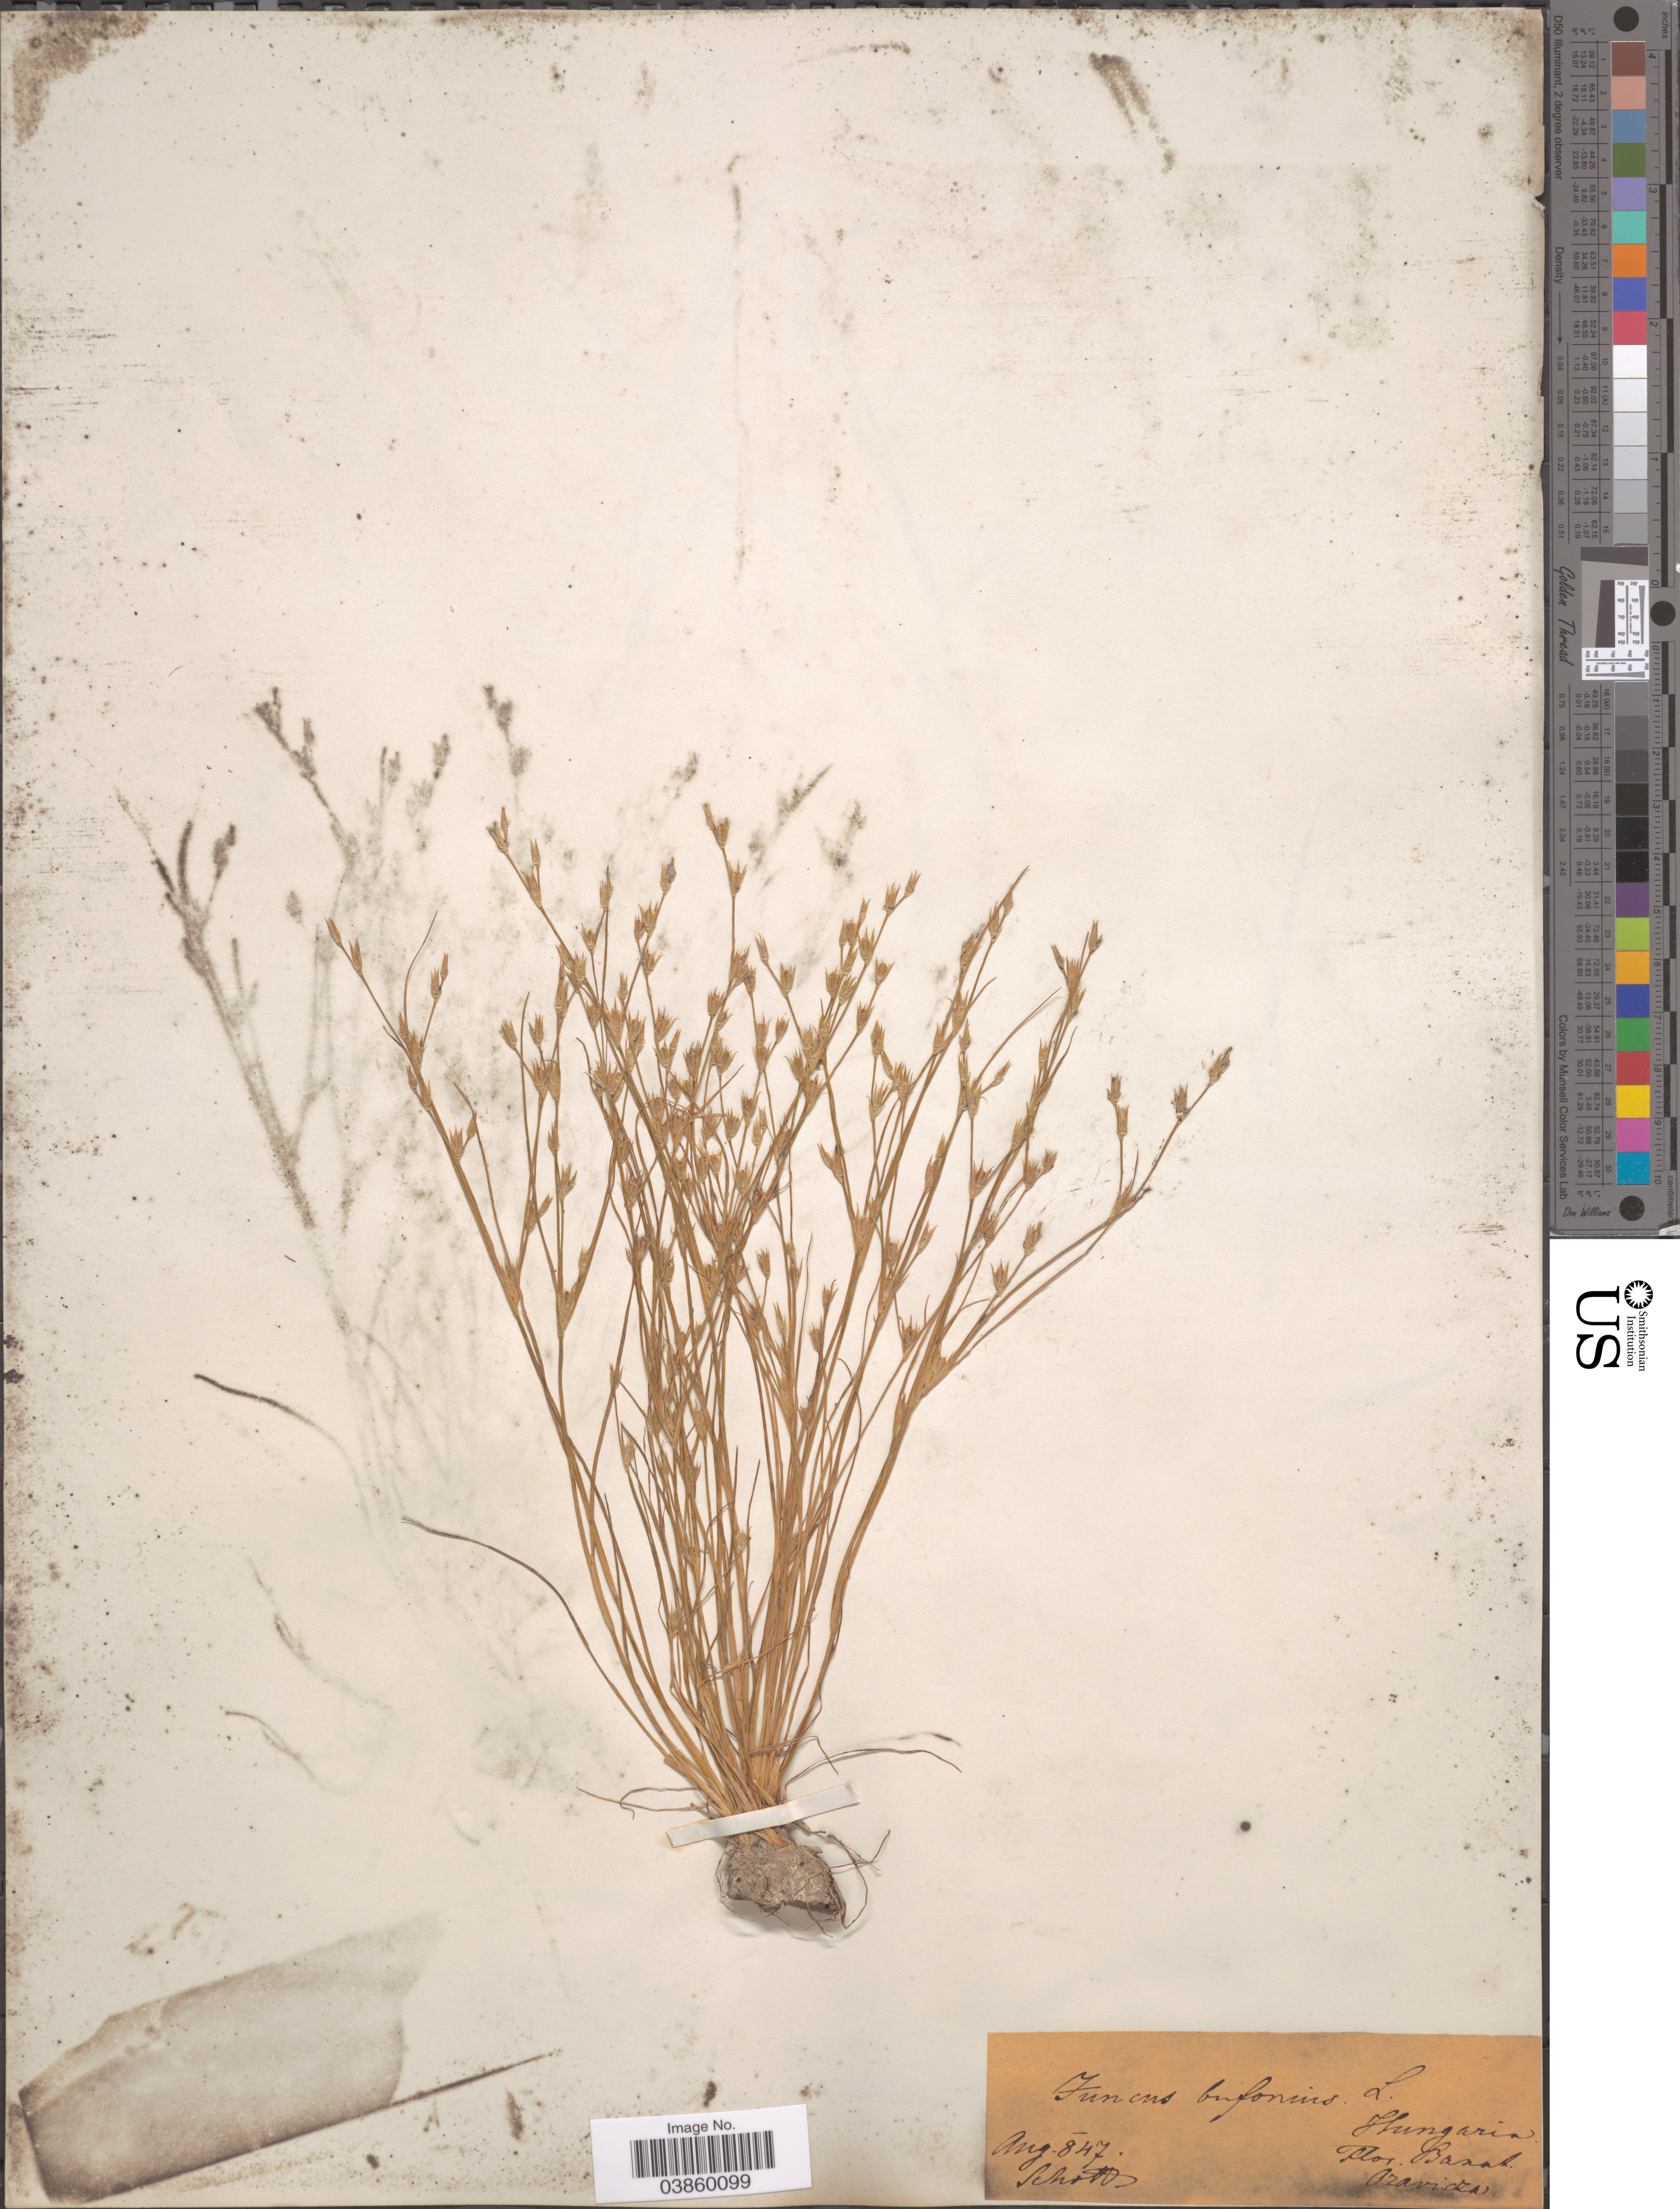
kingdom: Plantae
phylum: Tracheophyta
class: Liliopsida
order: Poales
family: Juncaceae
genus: Juncus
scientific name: Juncus bufonius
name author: L.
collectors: -. Schottz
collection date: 1847-08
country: Hungary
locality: Hungaria. Banat.